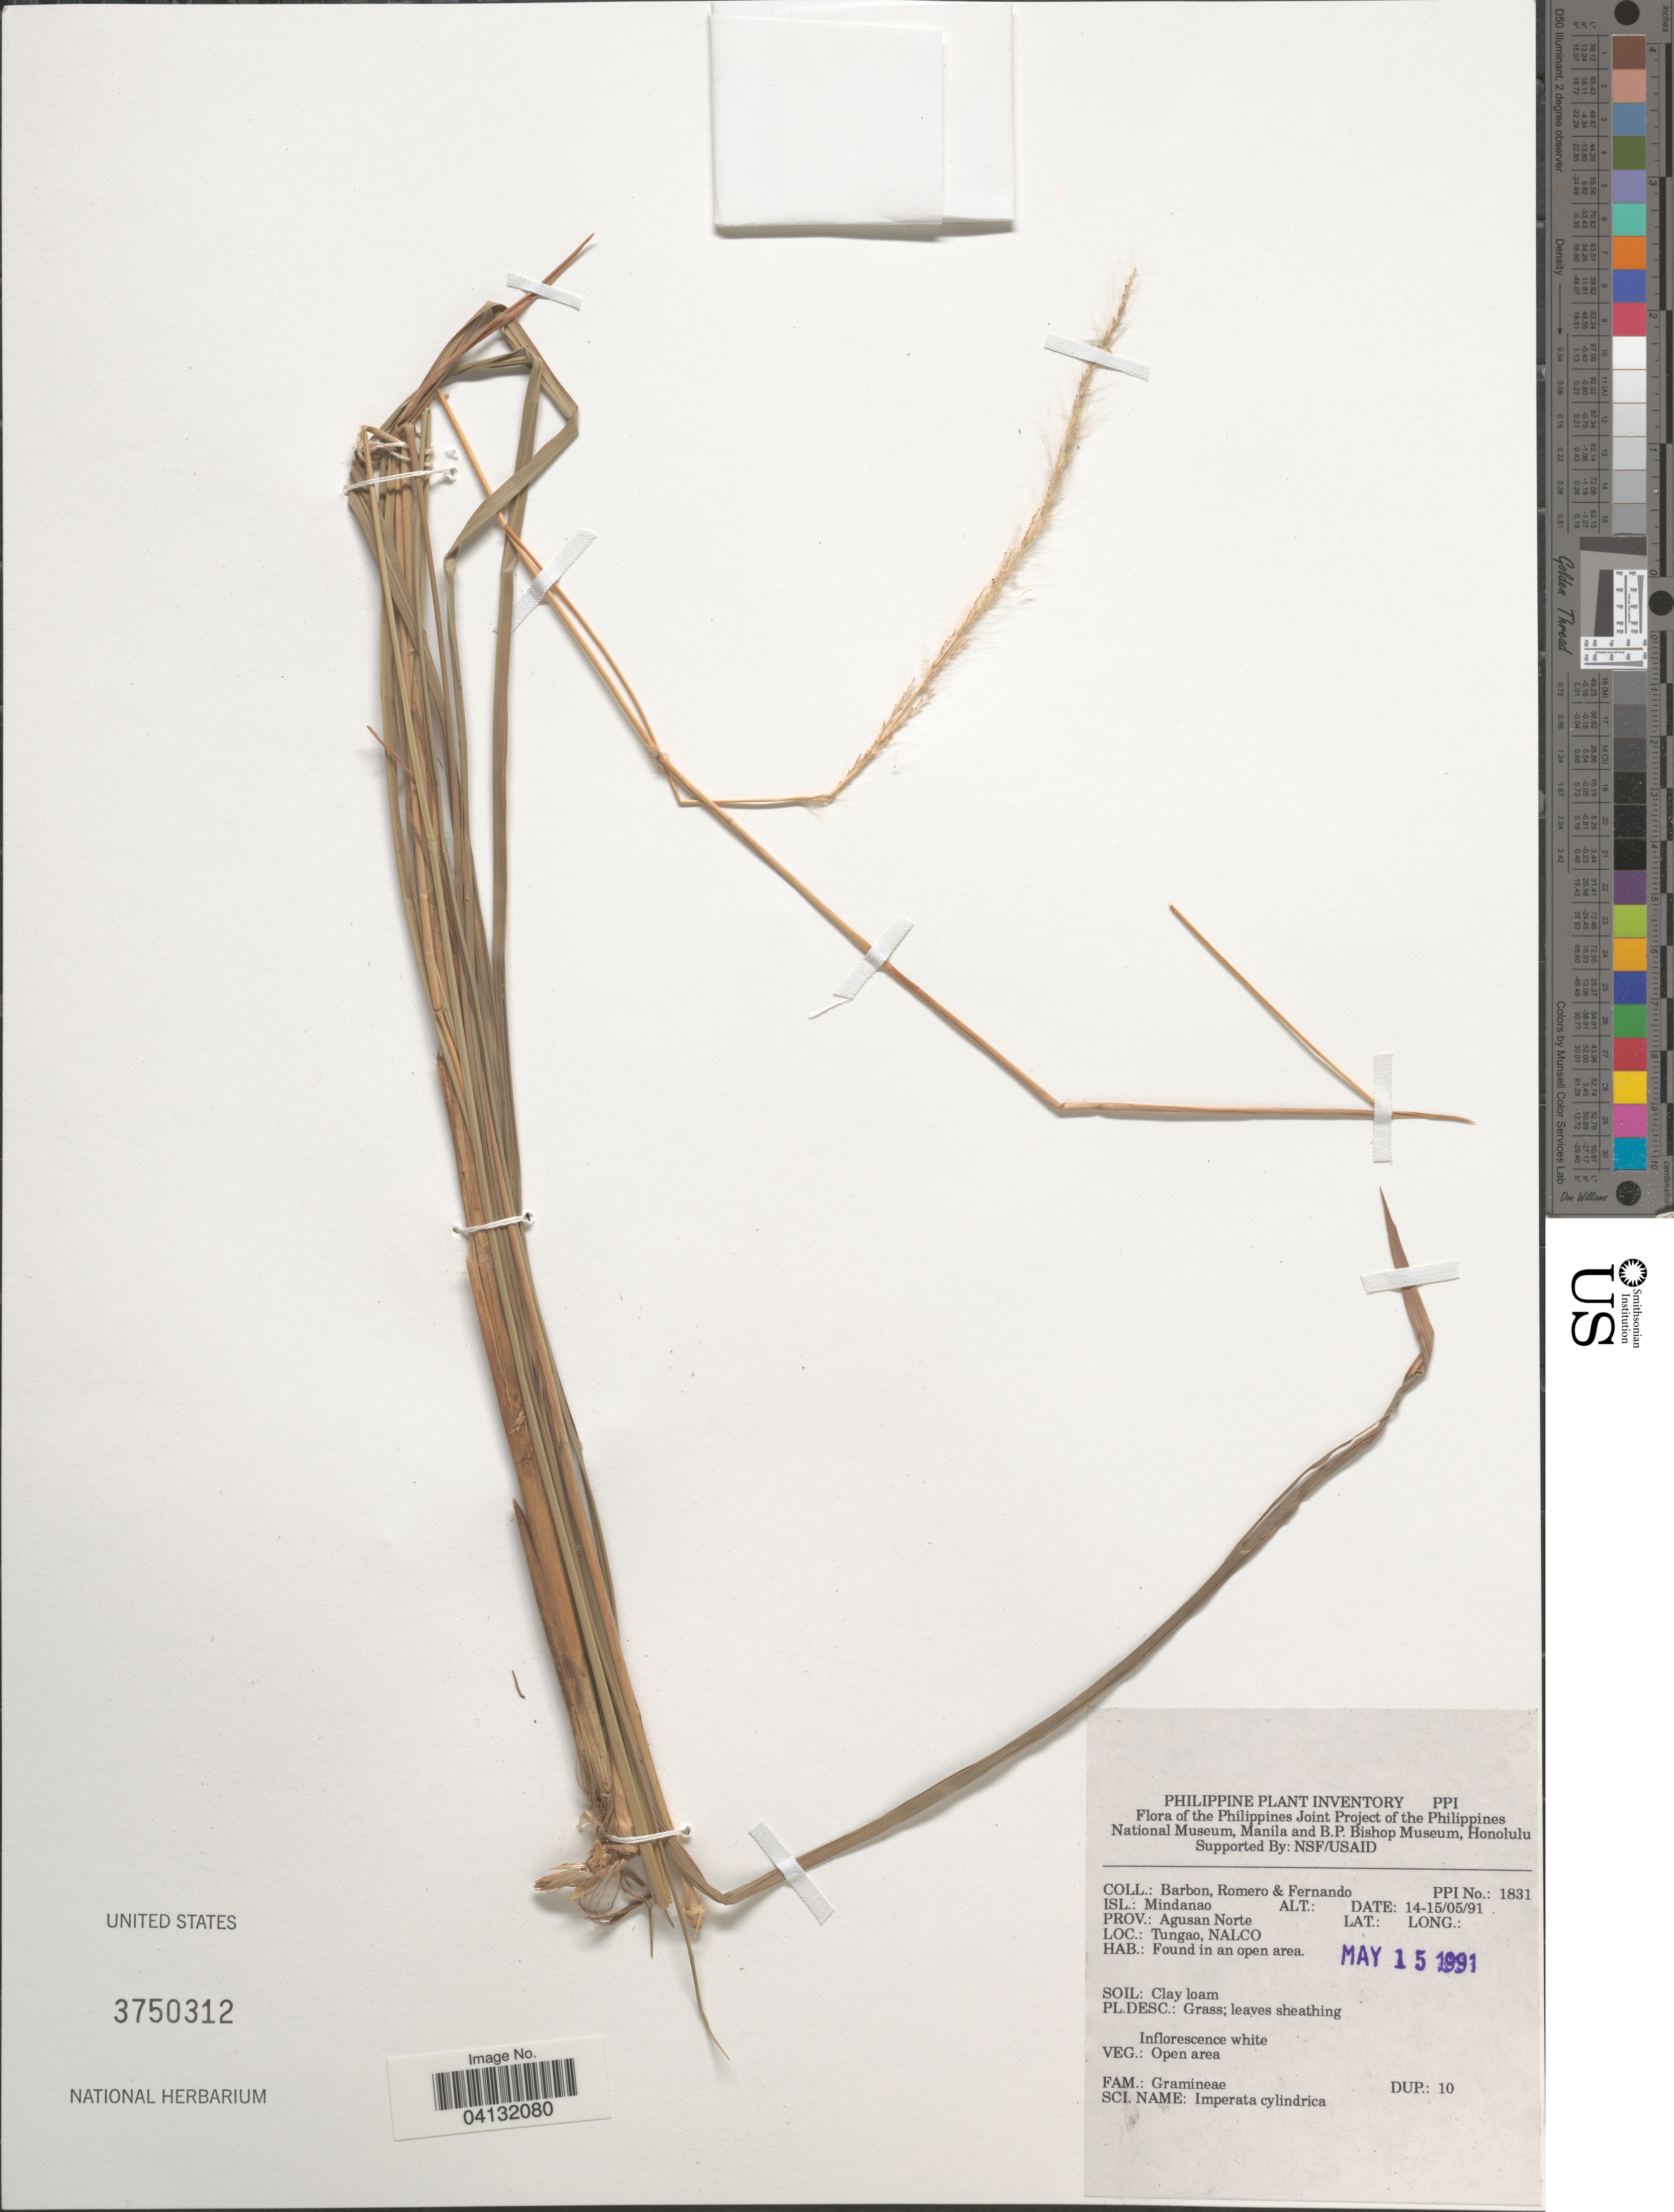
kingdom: Plantae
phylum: Tracheophyta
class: Liliopsida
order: Poales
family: Poaceae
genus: Imperata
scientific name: Imperata cylindrica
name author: (L.) P. Beauv.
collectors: Barbon, -. Romero & -- Fernando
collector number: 1831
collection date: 1991-05-15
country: Philippines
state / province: Caraga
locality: Isl.: Mindanao. Prov.: Agusan Norte. Tungao, NALCO.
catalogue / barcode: US 3750312